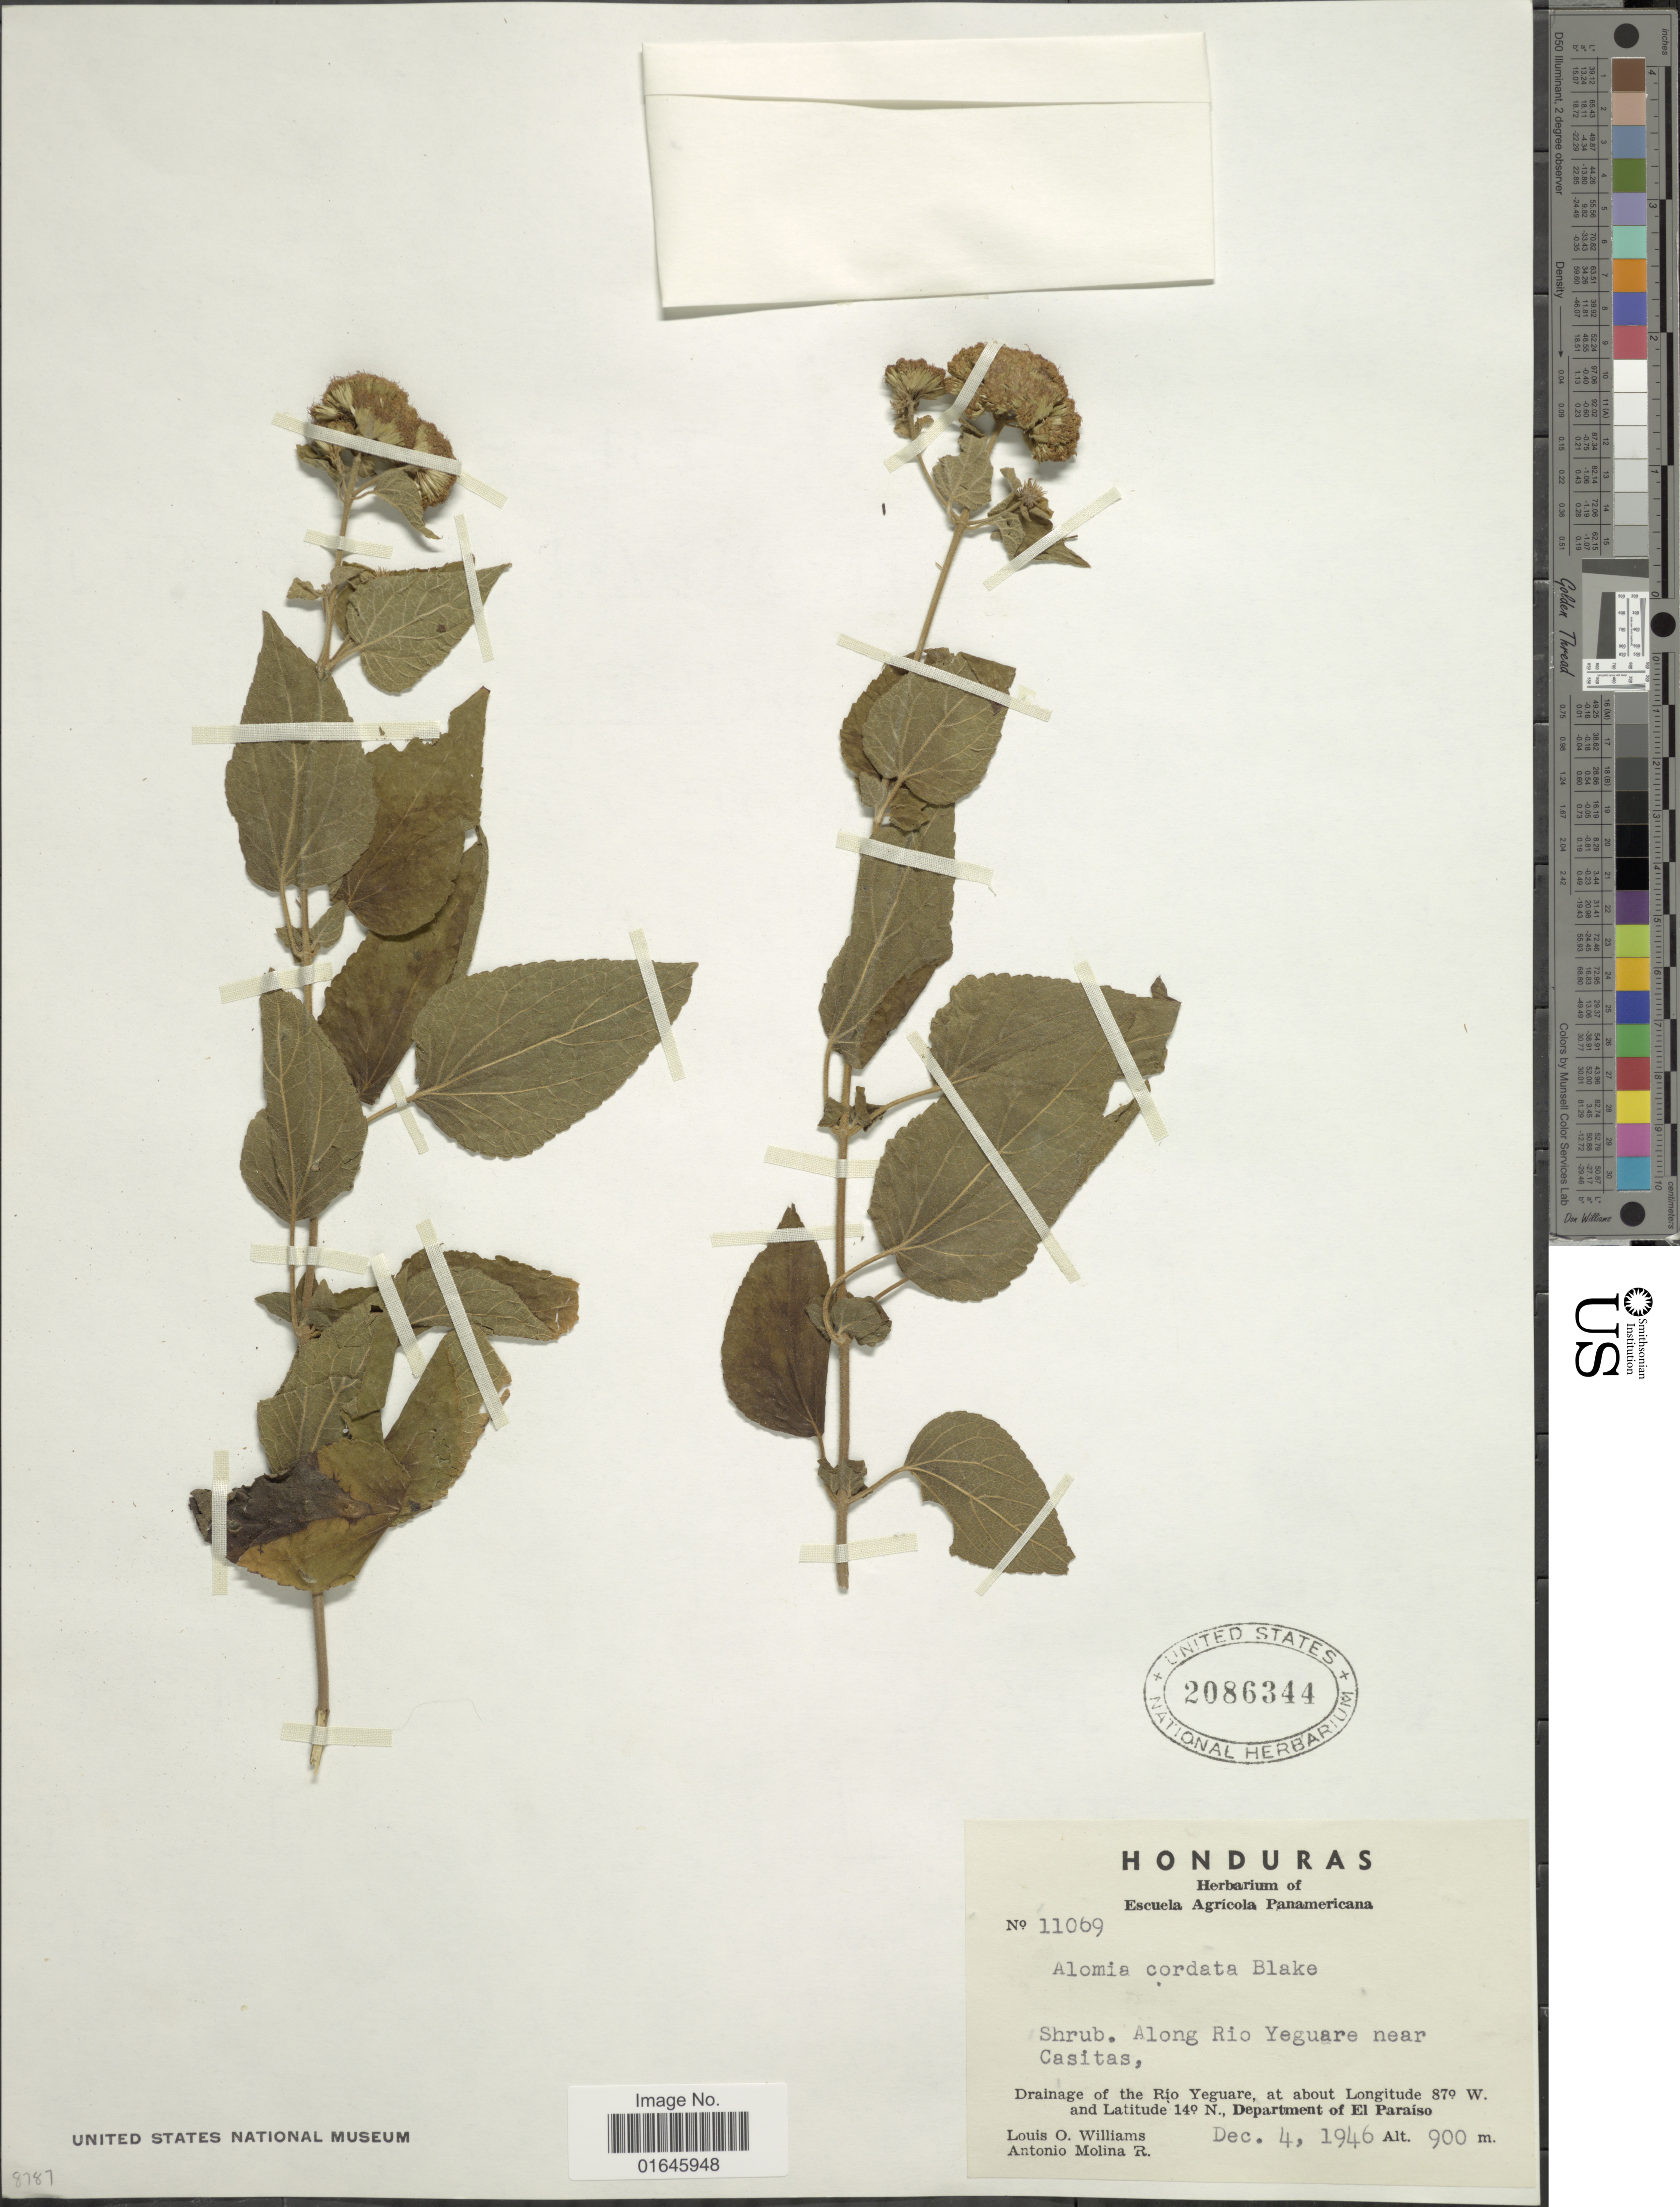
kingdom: Plantae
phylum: Tracheophyta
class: Magnoliopsida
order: Asterales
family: Asteraceae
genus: Blakeanthus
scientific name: Blakeanthus cordatus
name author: (Blake) R.M. King & H. Rob.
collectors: L. O. Williams & A. Molina R.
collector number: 11069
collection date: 1946-12-04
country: Honduras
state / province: El Paraíso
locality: Along Rio Yeguare near Casitas, Drainage of the Rio Yeguare, Department of El Paraiso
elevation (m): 900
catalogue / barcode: US 2086344